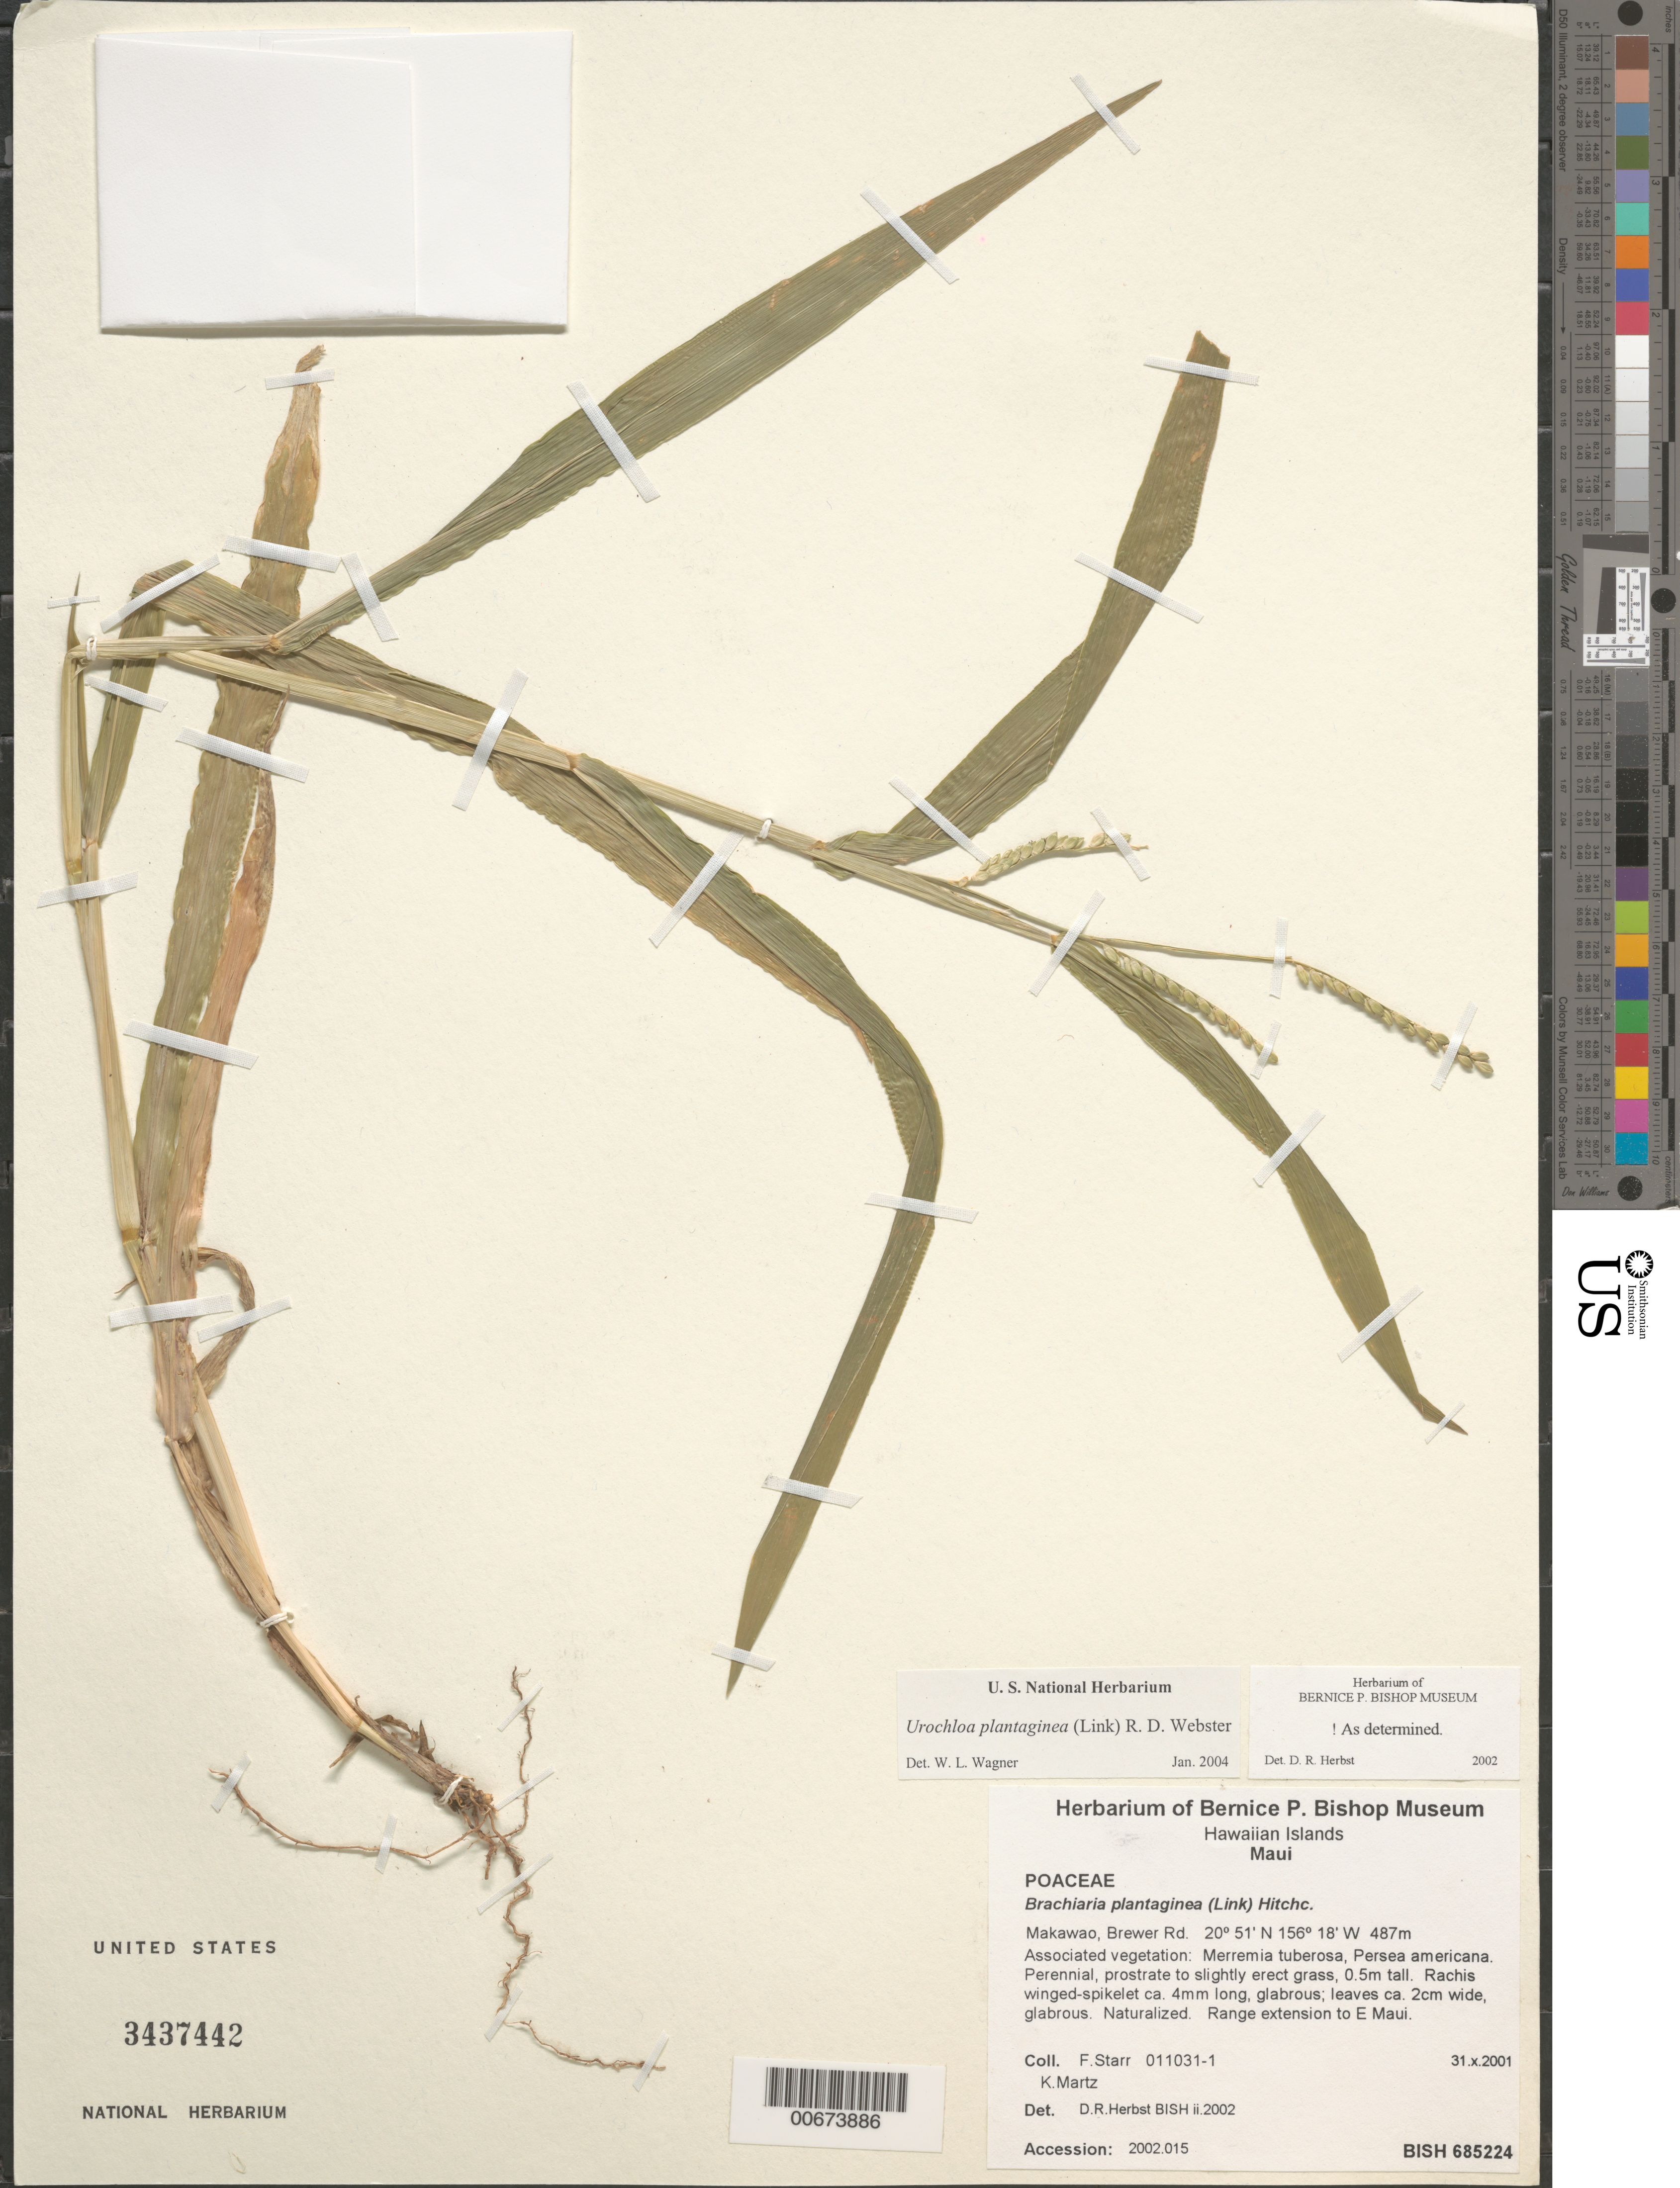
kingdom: Plantae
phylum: Tracheophyta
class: Liliopsida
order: Poales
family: Poaceae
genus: Urochloa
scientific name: Urochloa plantaginea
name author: (Link) R.D. Webster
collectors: F. Starr & K. Martz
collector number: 011031-1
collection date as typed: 31 Oct 2001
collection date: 2001-10-31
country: United States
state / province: Hawaii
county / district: Maui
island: Maui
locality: Makawao, Brewer rd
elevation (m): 487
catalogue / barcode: US 3437442